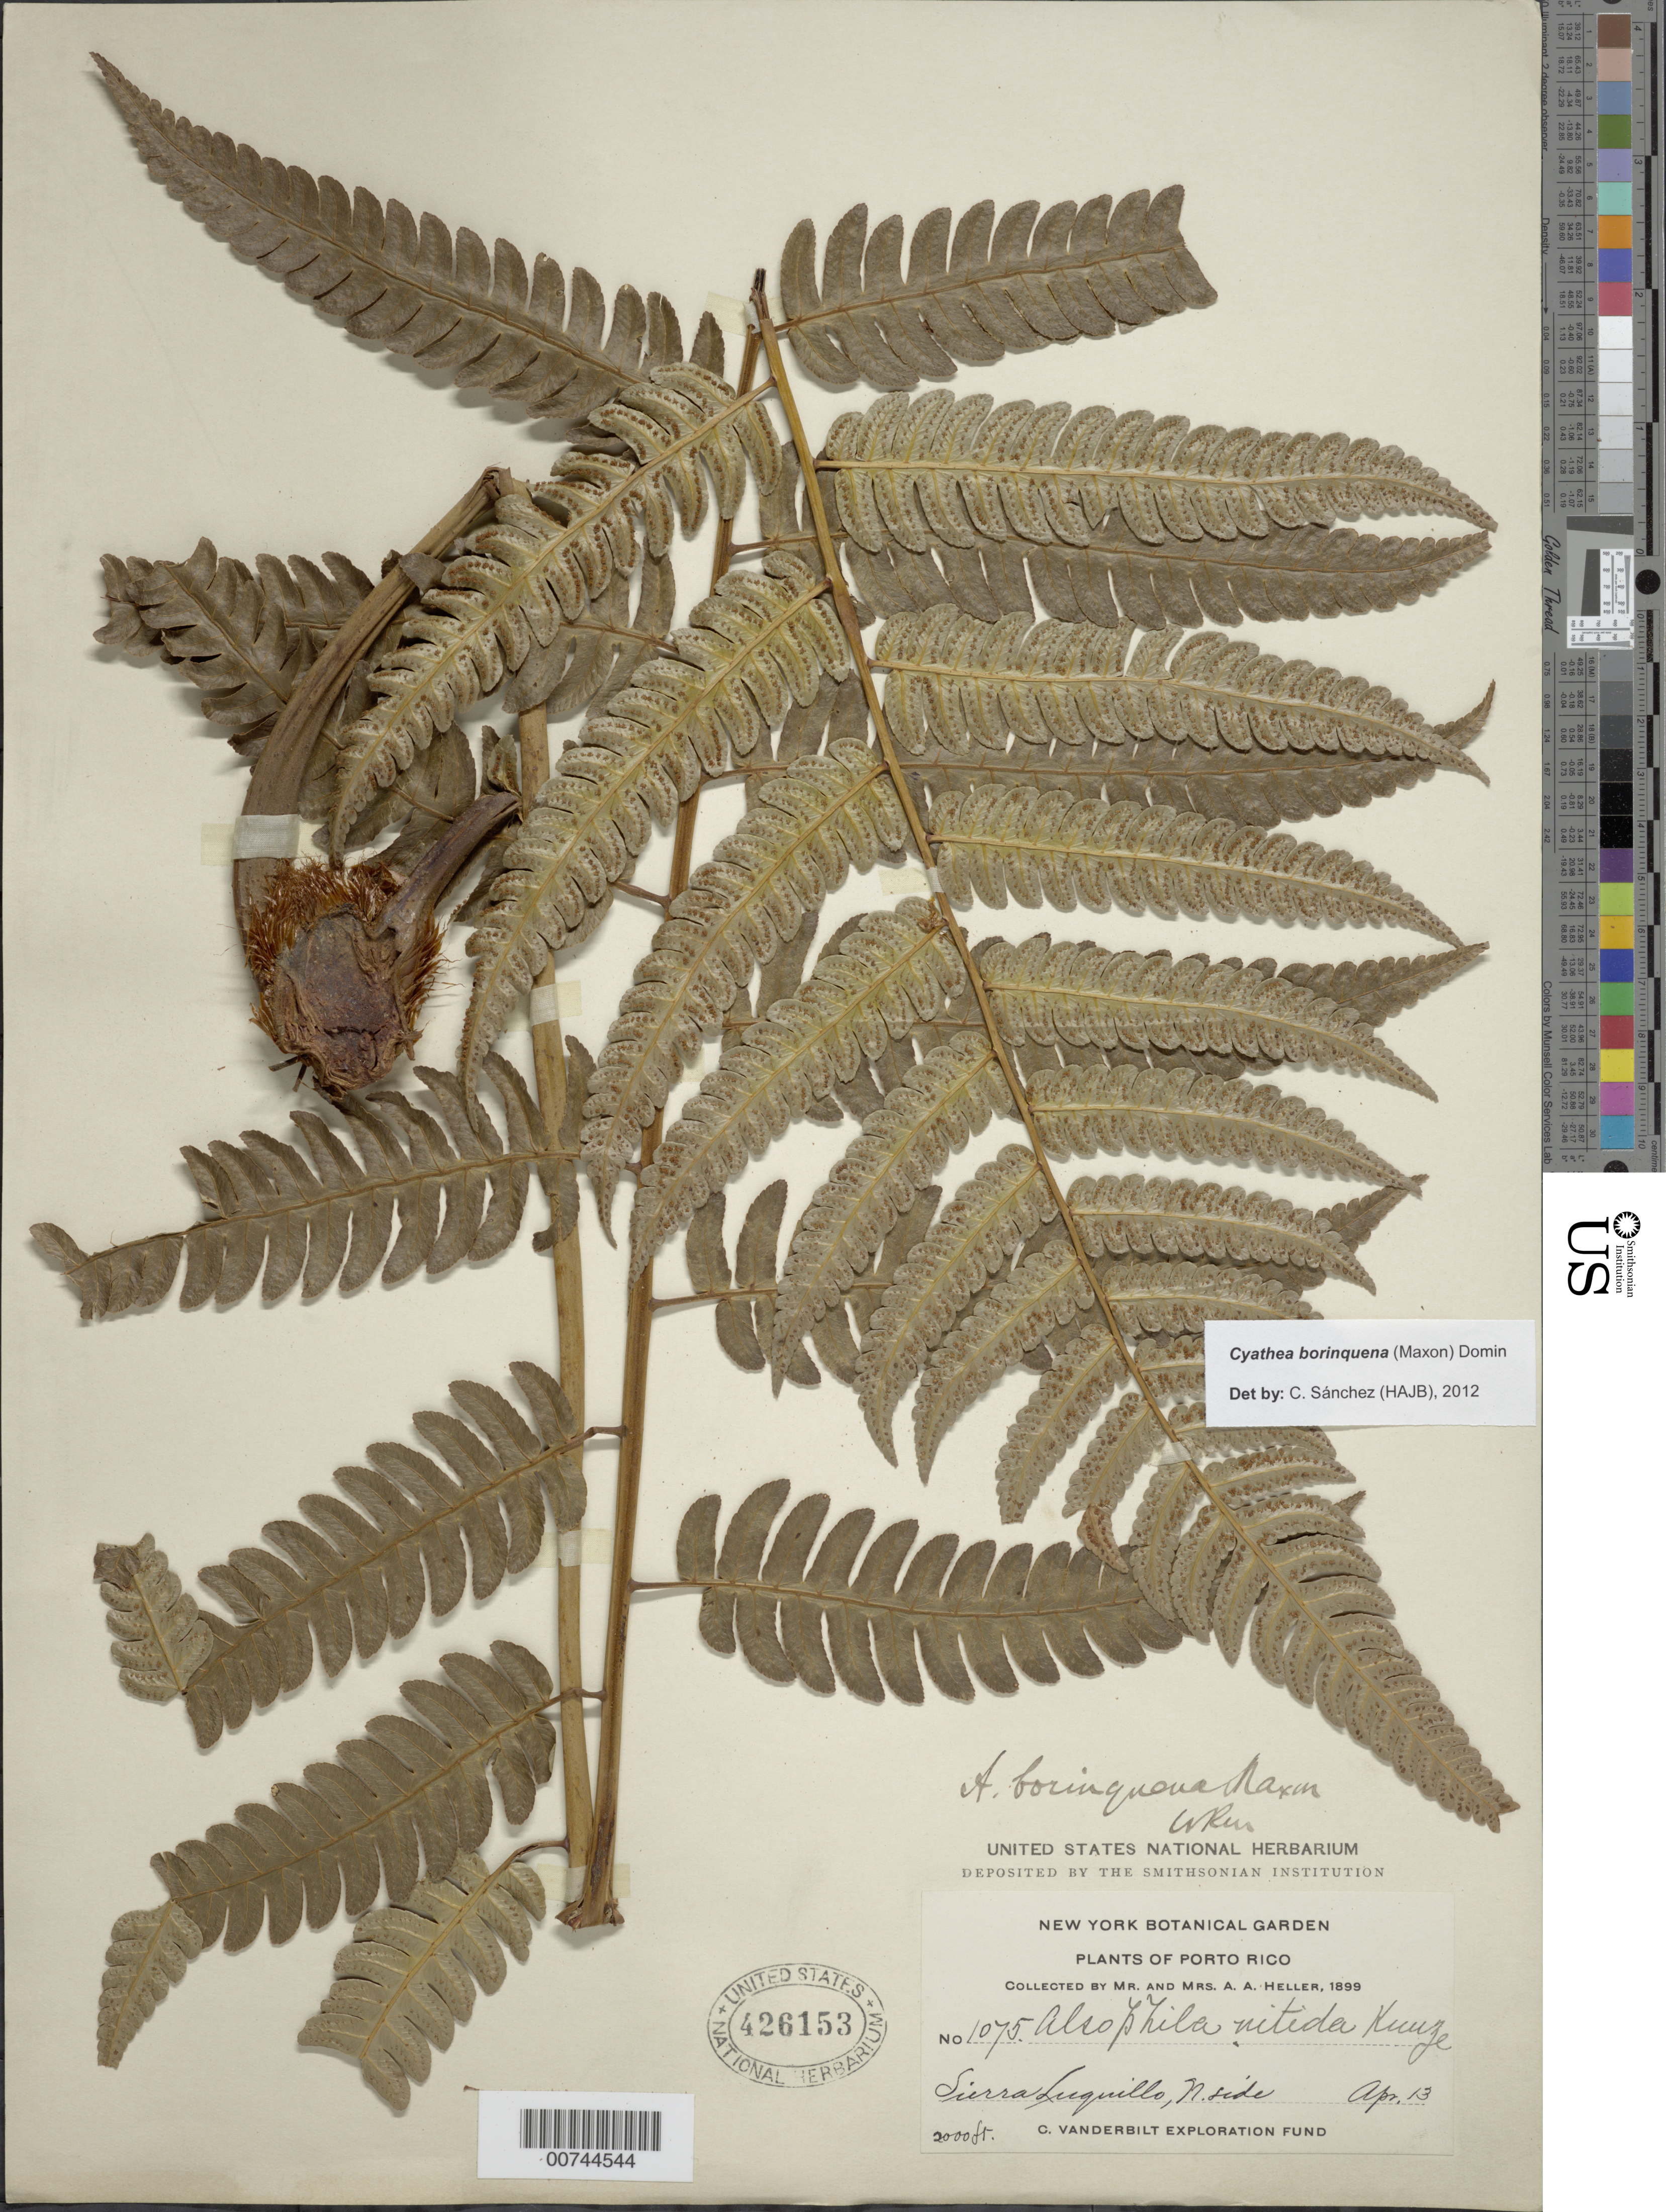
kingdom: Plantae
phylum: Tracheophyta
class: Polypodiopsida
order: Cyatheales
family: Cyatheaceae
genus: Cyathea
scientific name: Cyathea borinquena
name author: (Maxon) Domin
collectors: A. A. Heller & E. G. Heller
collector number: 1075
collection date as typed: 13 Apr 1899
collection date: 1899-04-13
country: Puerto Rico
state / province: Luquillo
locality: Sierra Luquillo, North side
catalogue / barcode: US 426153